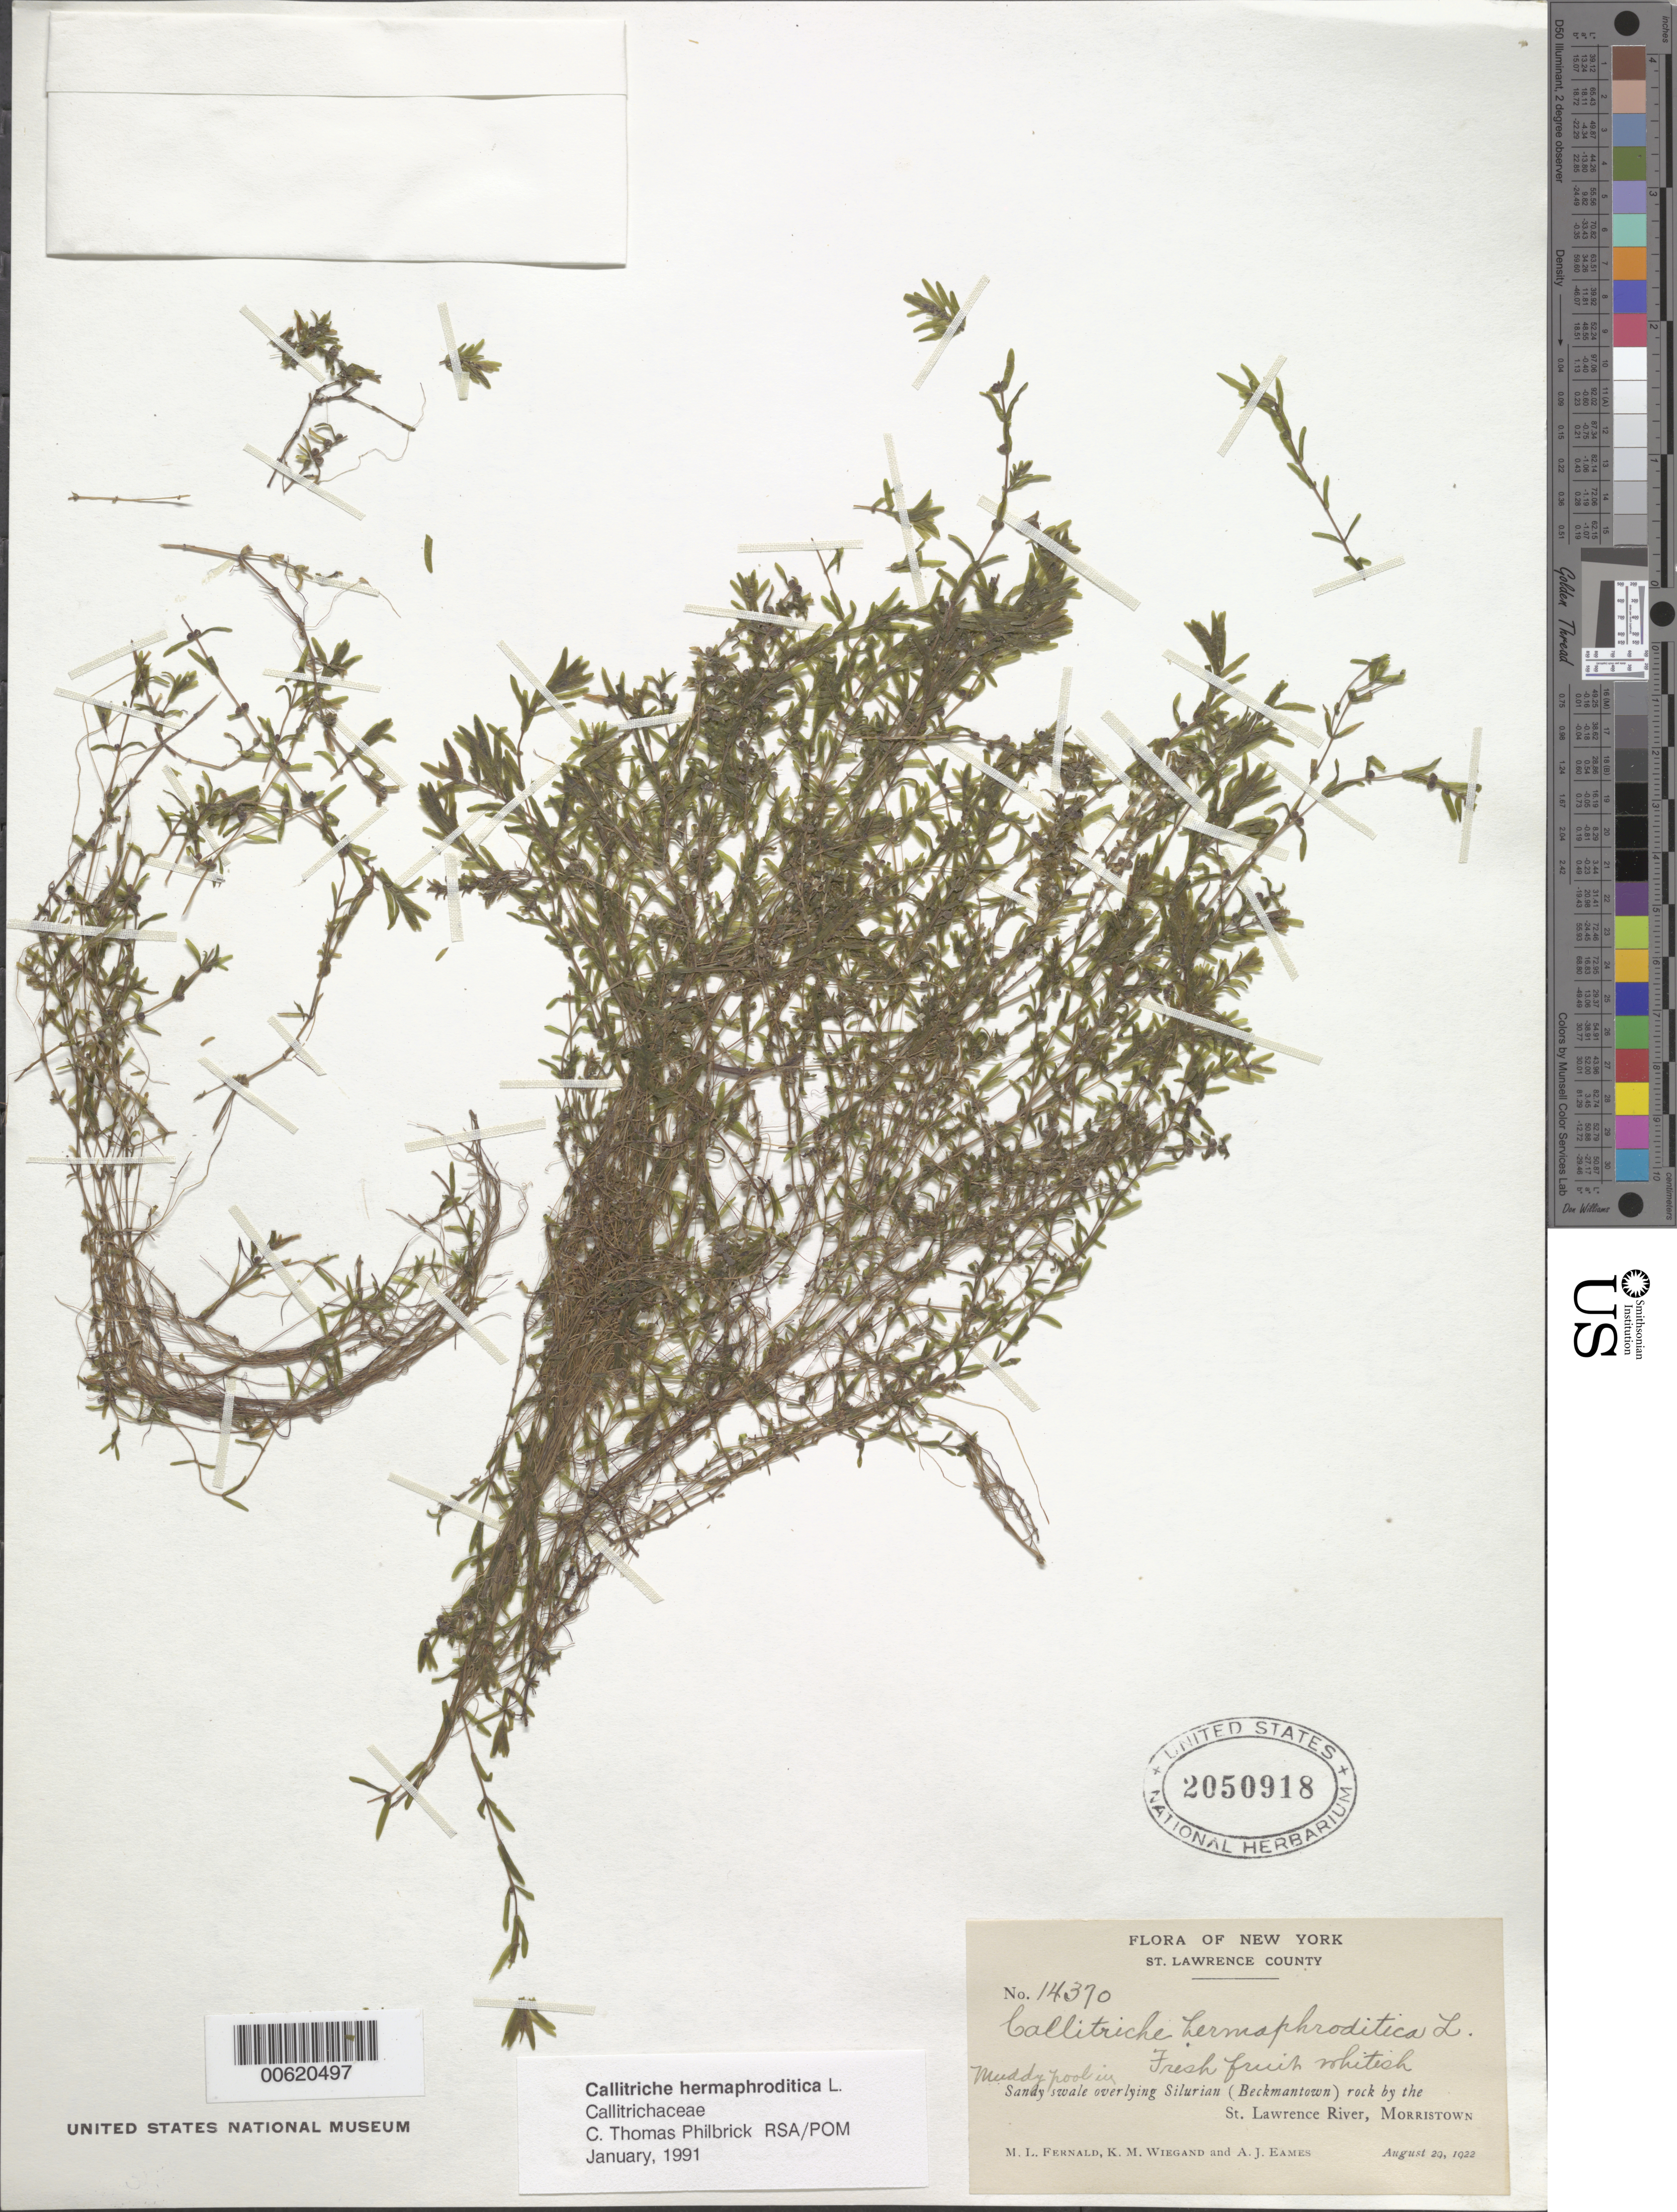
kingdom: Plantae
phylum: Tracheophyta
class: Magnoliopsida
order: Lamiales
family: Plantaginaceae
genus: Callitriche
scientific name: Callitriche hermaphroditica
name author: L.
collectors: M. L. Fernald, K. M. Wiegand & A. J. Eames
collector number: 14370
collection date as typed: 29 Aug 1922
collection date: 1922-08-29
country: United States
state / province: New York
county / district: St. Lawrence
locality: Morristown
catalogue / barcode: US 2050918